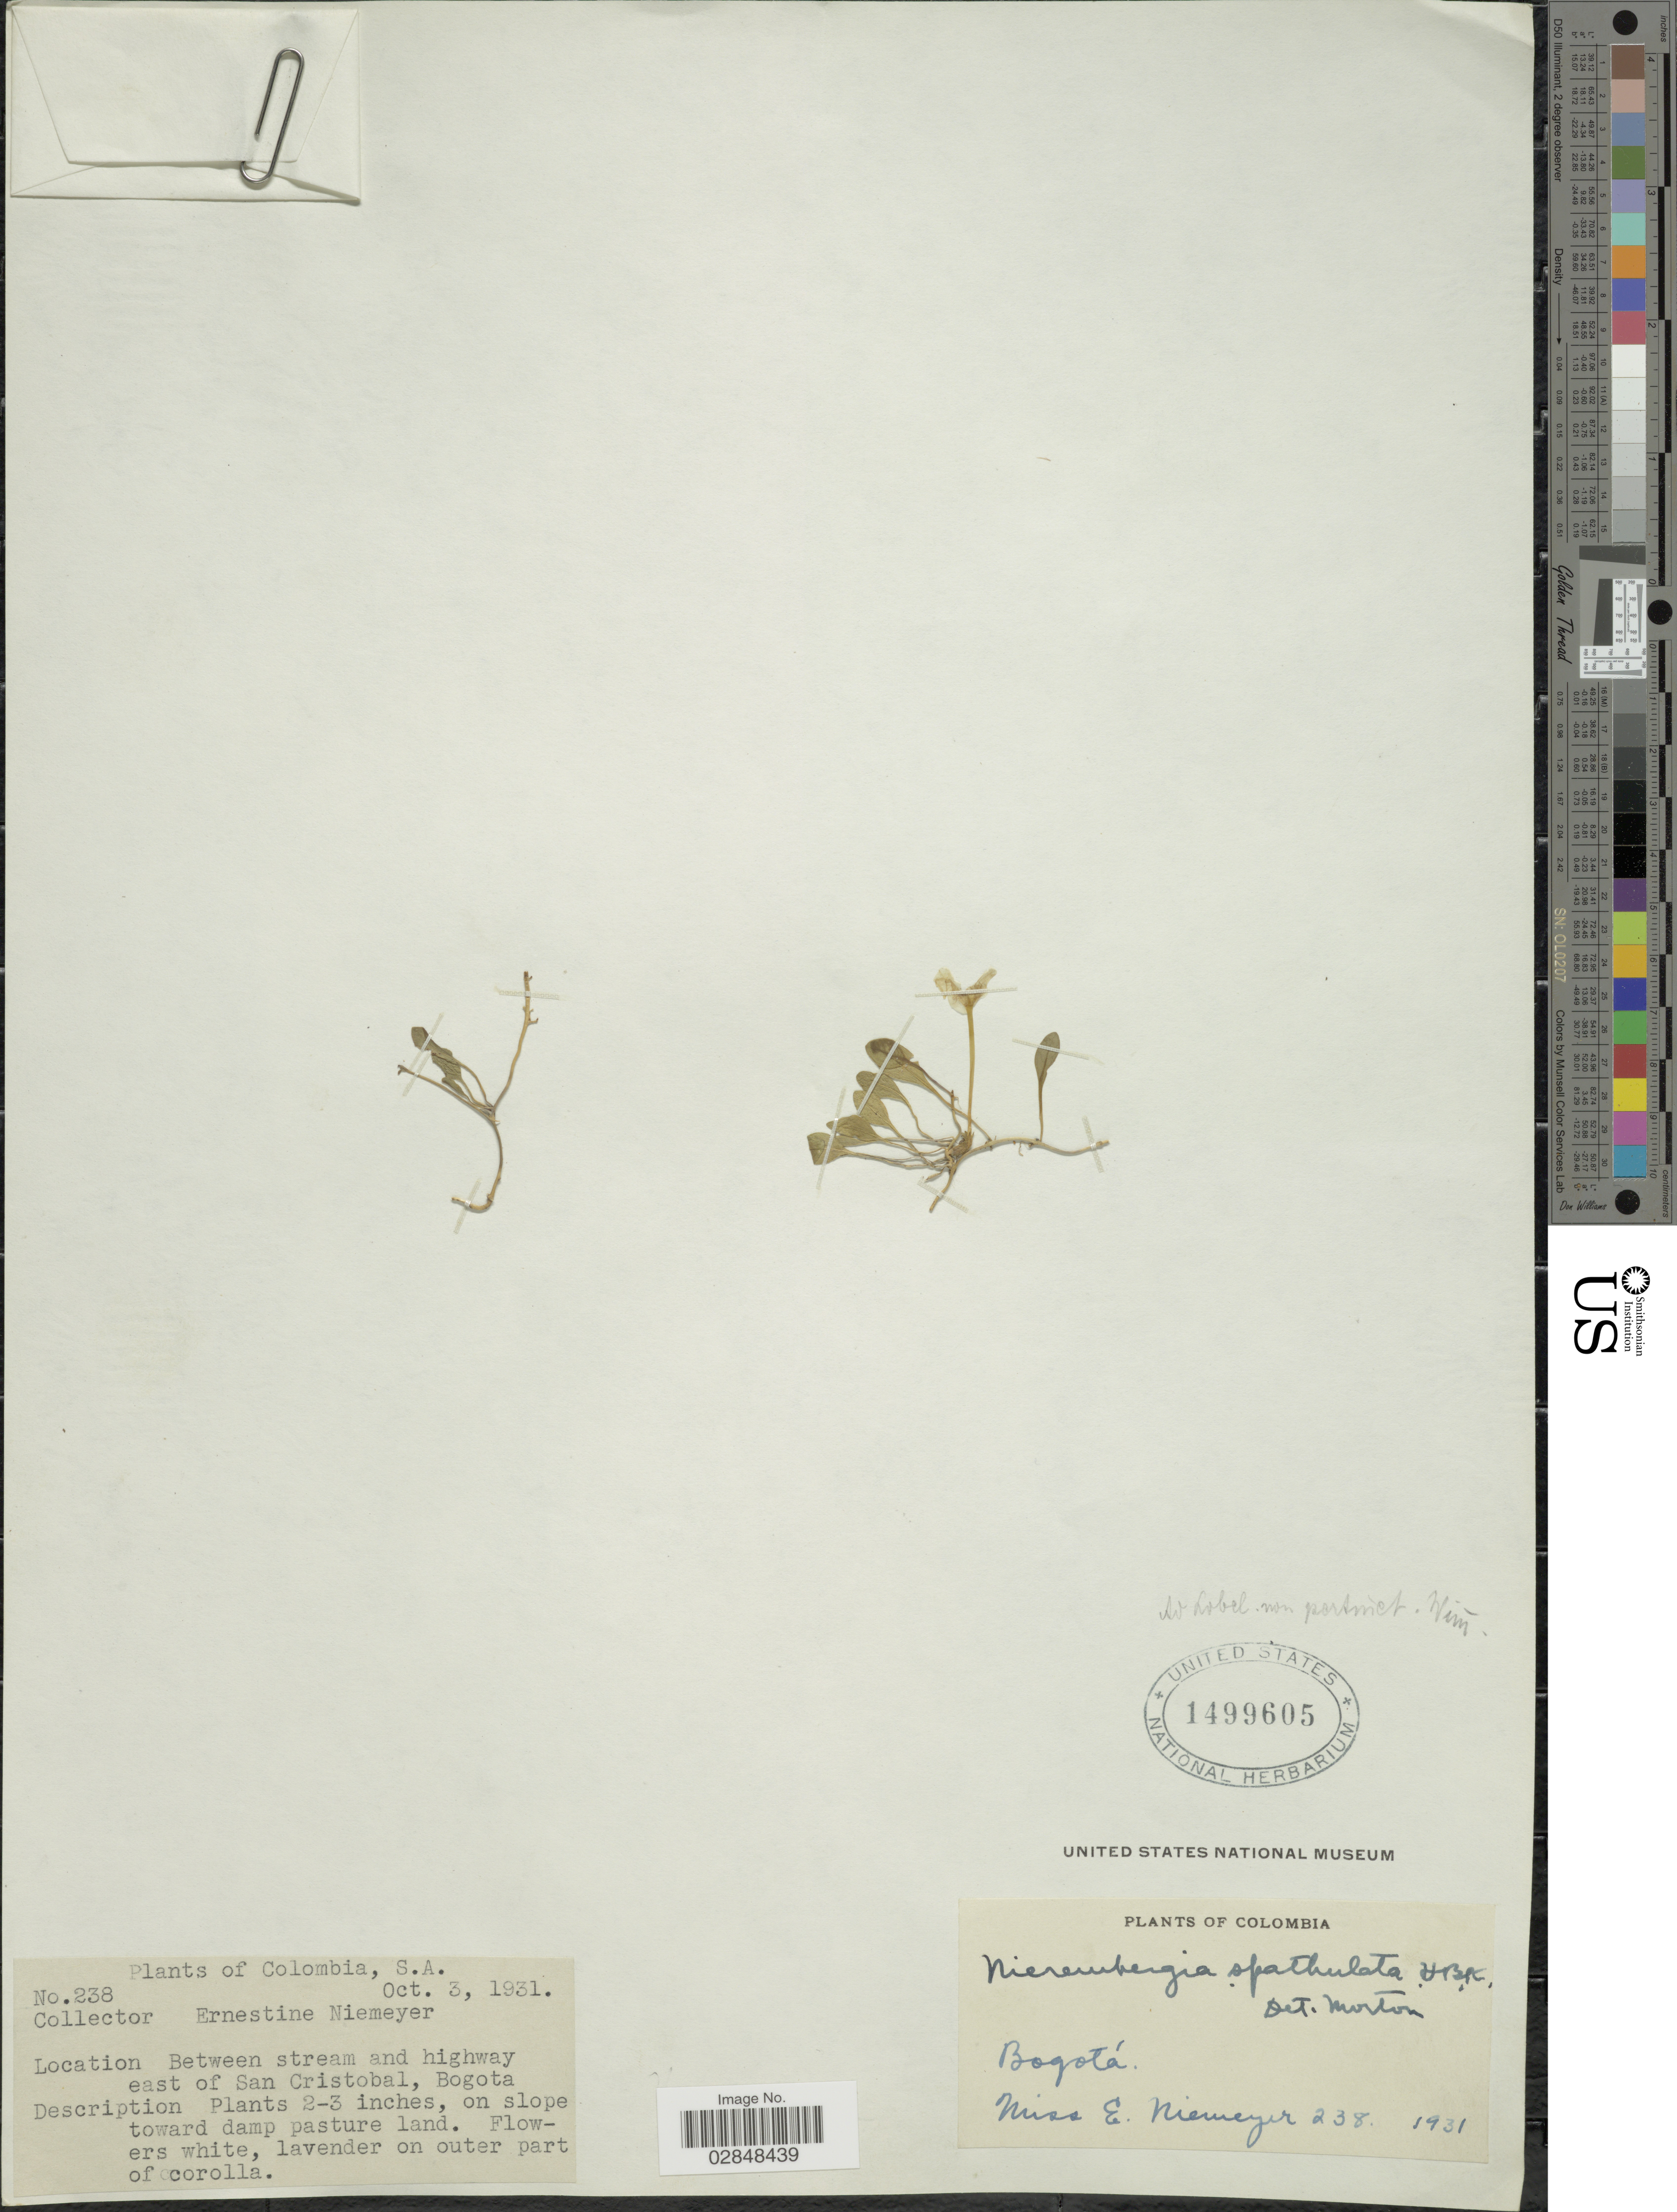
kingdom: Plantae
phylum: Tracheophyta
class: Magnoliopsida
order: Solanales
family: Solanaceae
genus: Nierembergia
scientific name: Nierembergia spathulata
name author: Kunth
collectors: E. Niemeyer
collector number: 238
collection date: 1931-10-03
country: Colombia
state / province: Bogota D.C.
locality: Bogotá. Between stream and highway east of San Cristobal.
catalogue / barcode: US 1499605